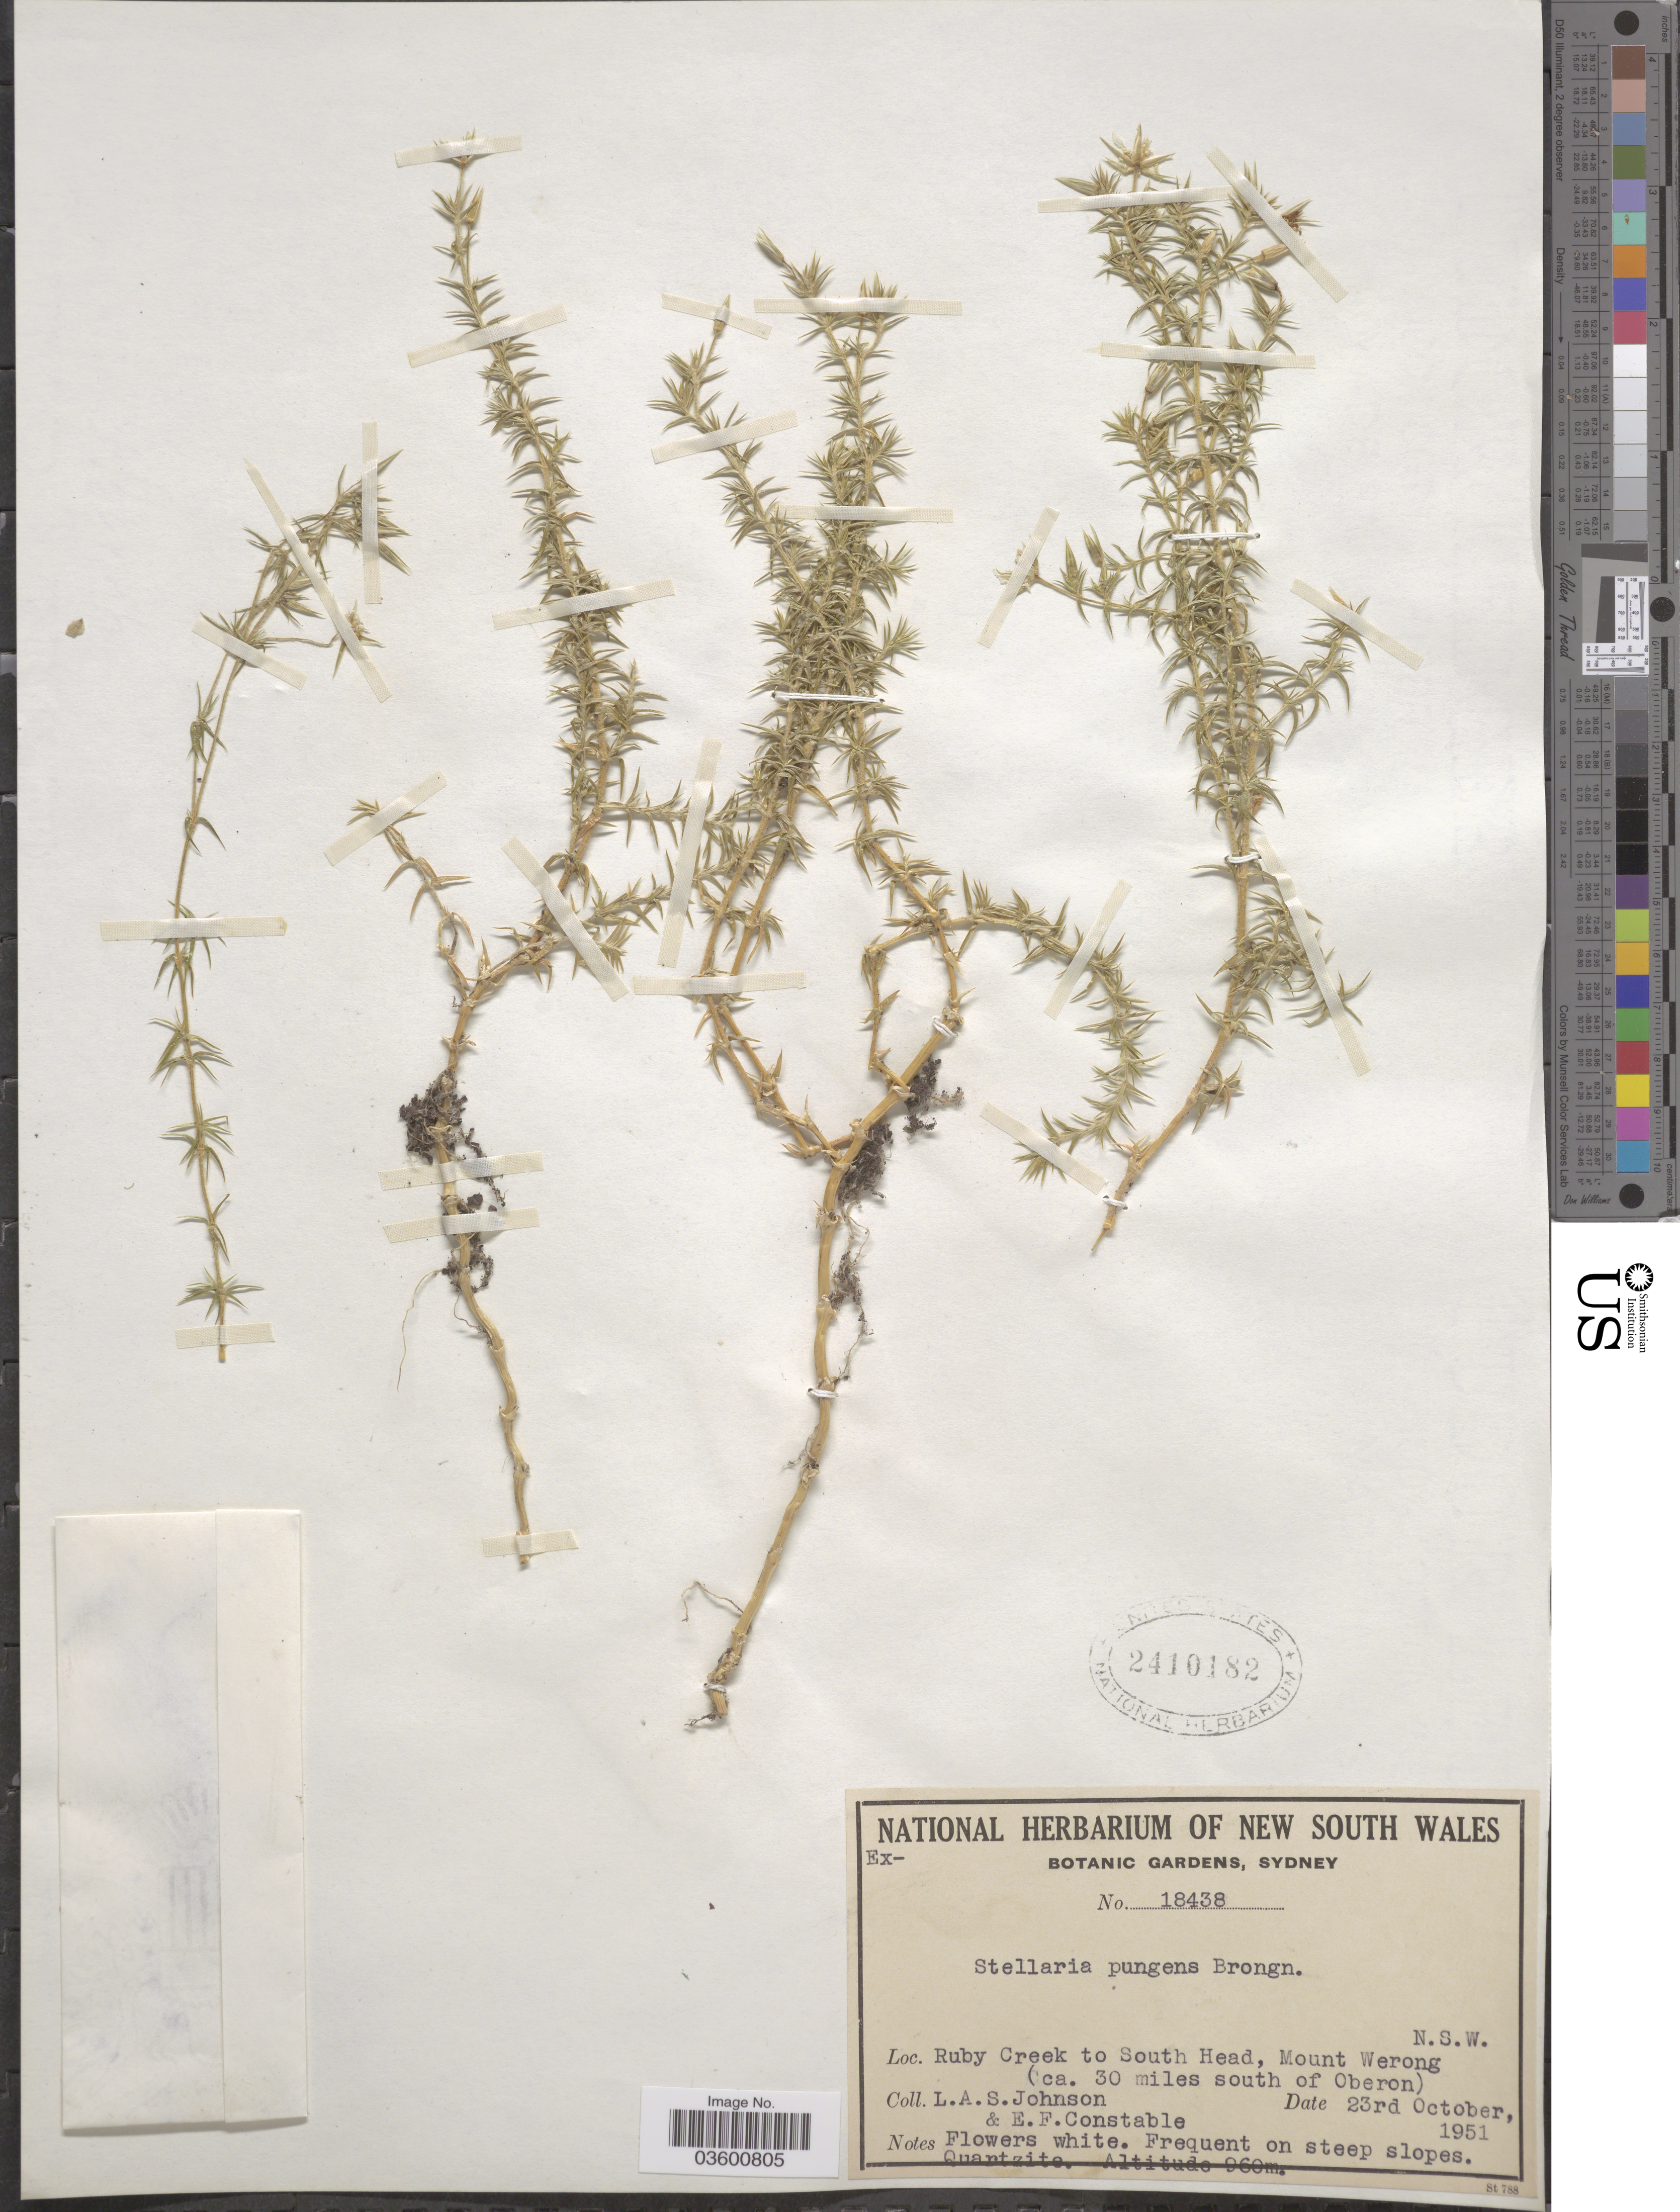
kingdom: Plantae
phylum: Tracheophyta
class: Magnoliopsida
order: Caryophyllales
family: Caryophyllaceae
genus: Stellaria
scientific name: Stellaria pungens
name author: Brongn.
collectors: L. A. S. Johnson & E. F. Constable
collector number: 18438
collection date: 1951-10-23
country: Australia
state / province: New South Wales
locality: Ruby Creek to South Head, Mount Werong (ca. 30 miles south of Oberon). Quartzite.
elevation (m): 960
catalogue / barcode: US 2410182